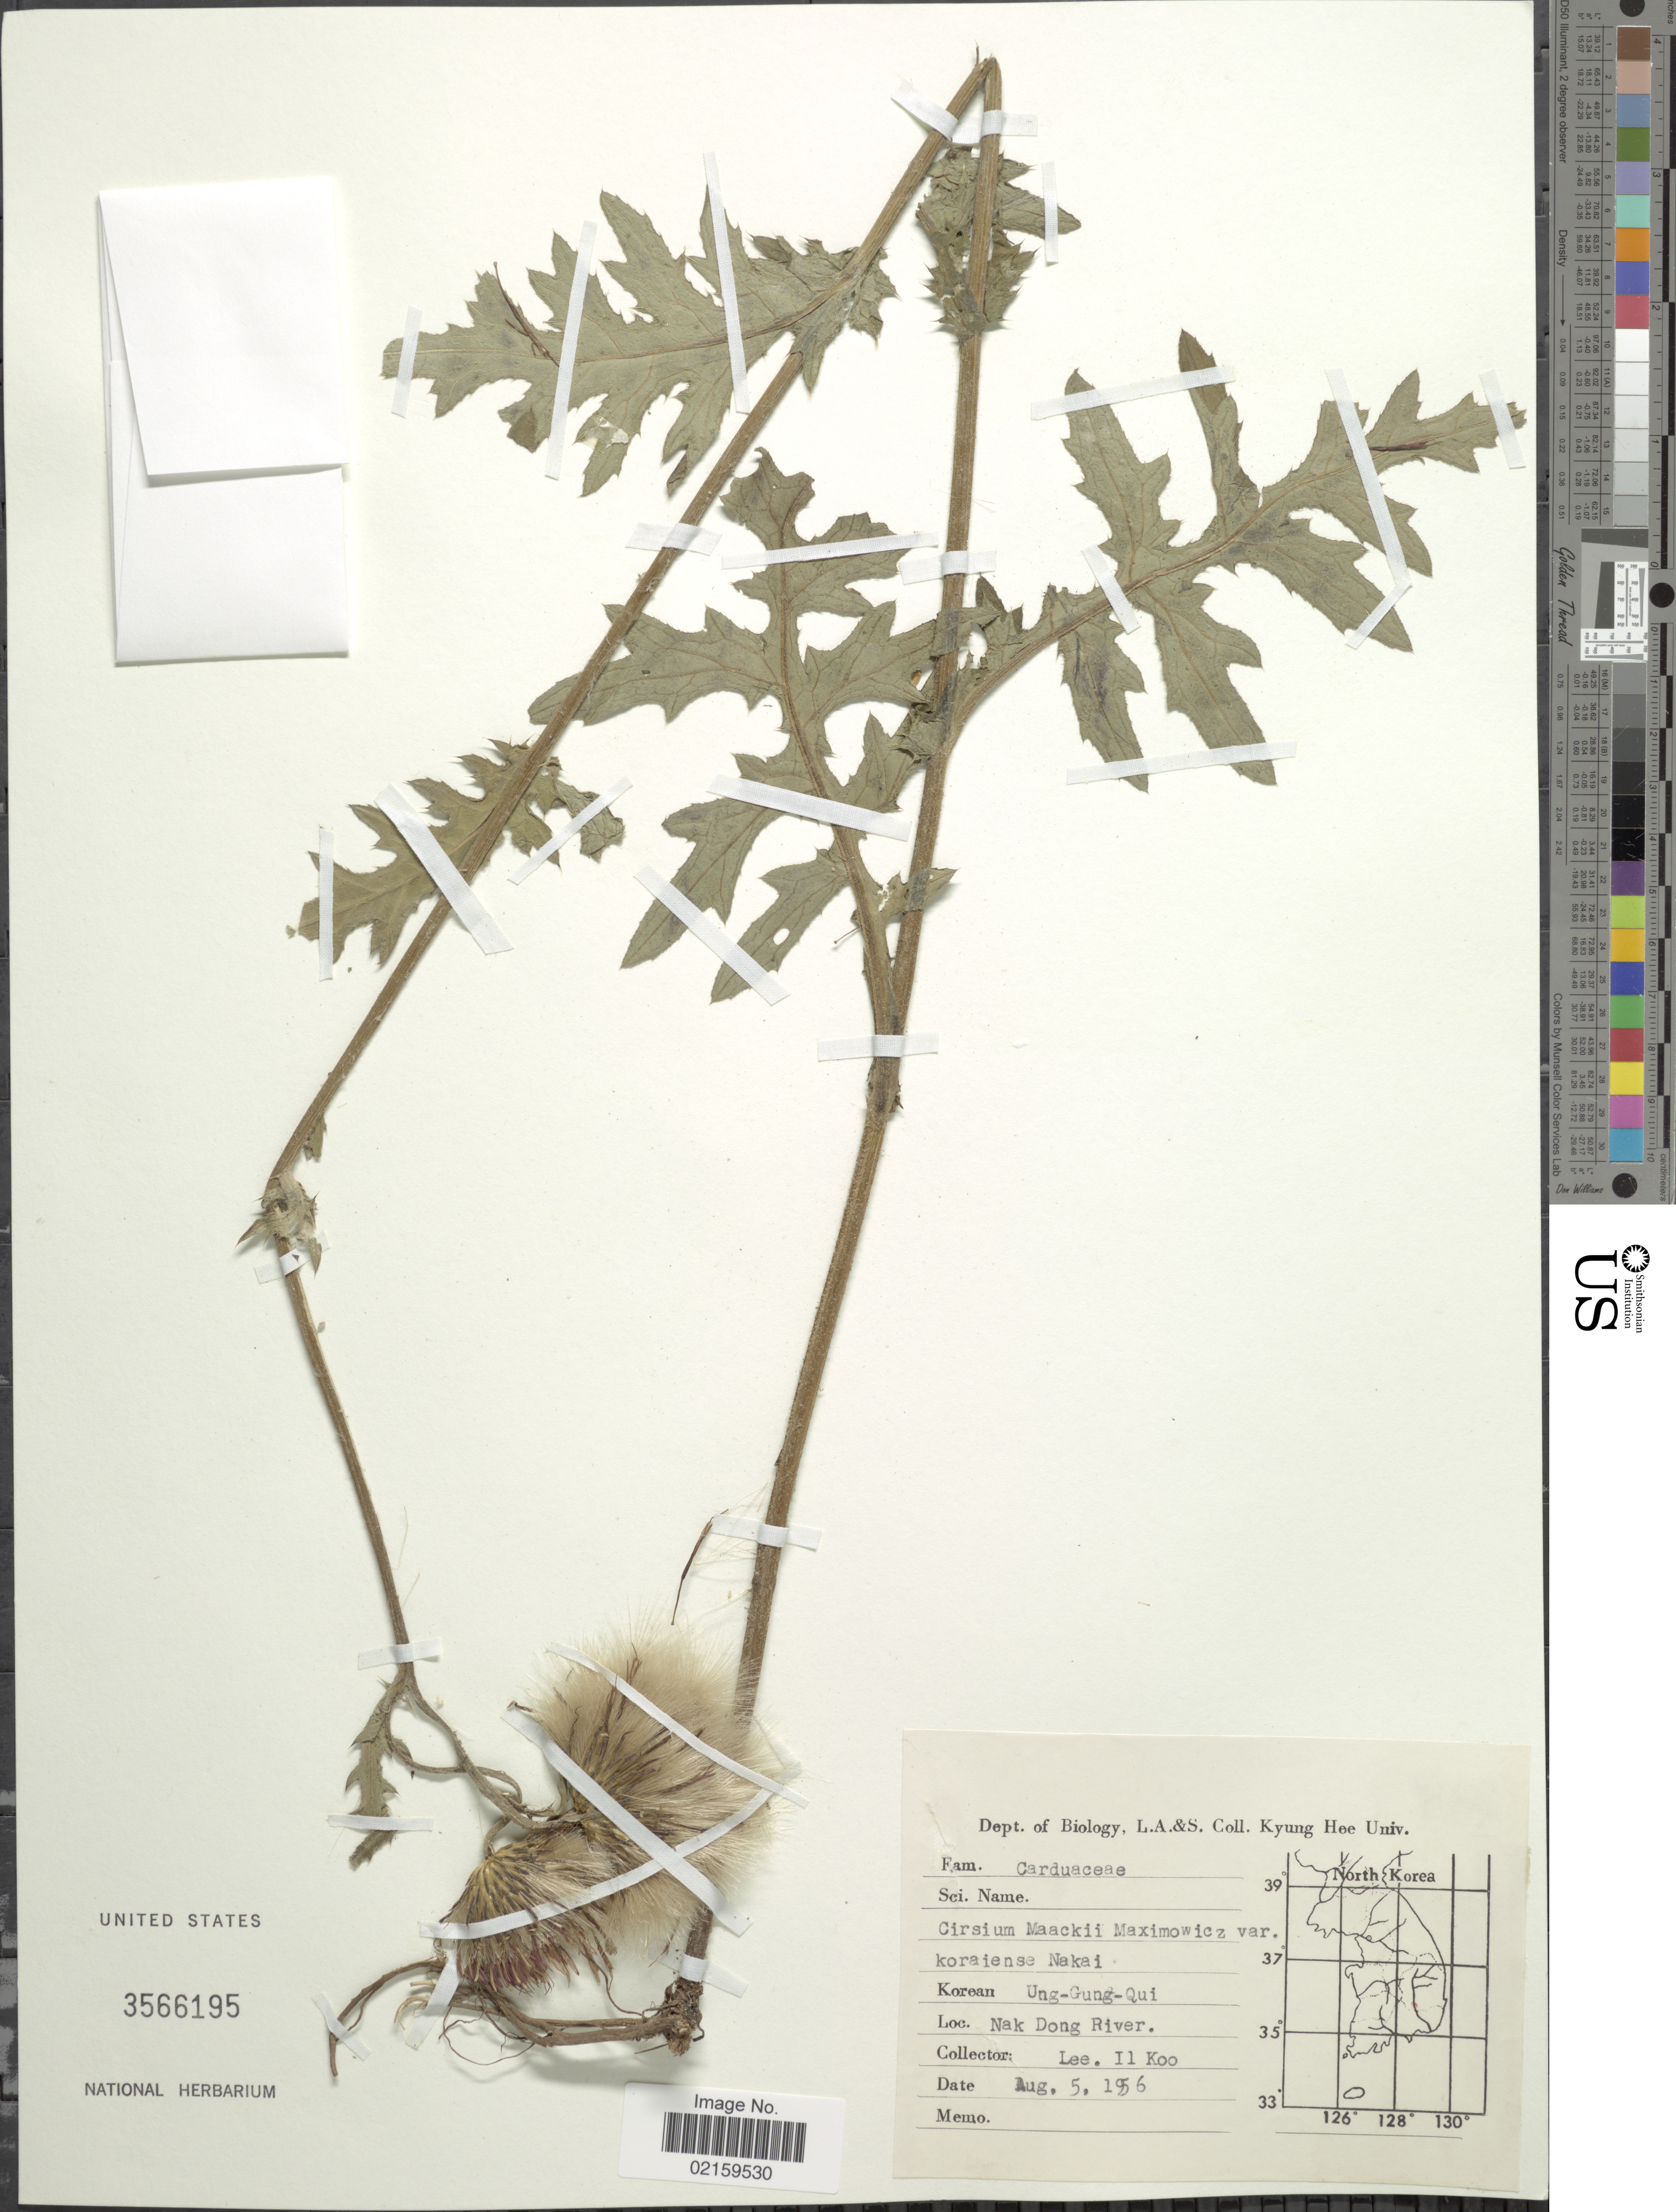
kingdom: Plantae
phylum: Tracheophyta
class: Magnoliopsida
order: Asterales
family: Asteraceae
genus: Cirsium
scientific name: Cirsium japonicum var. maackii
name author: (Maxim.) Matsum.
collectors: Il-Ko Lee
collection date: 1956-08-05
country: South Korea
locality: Nak Dong River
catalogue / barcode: US 3566195